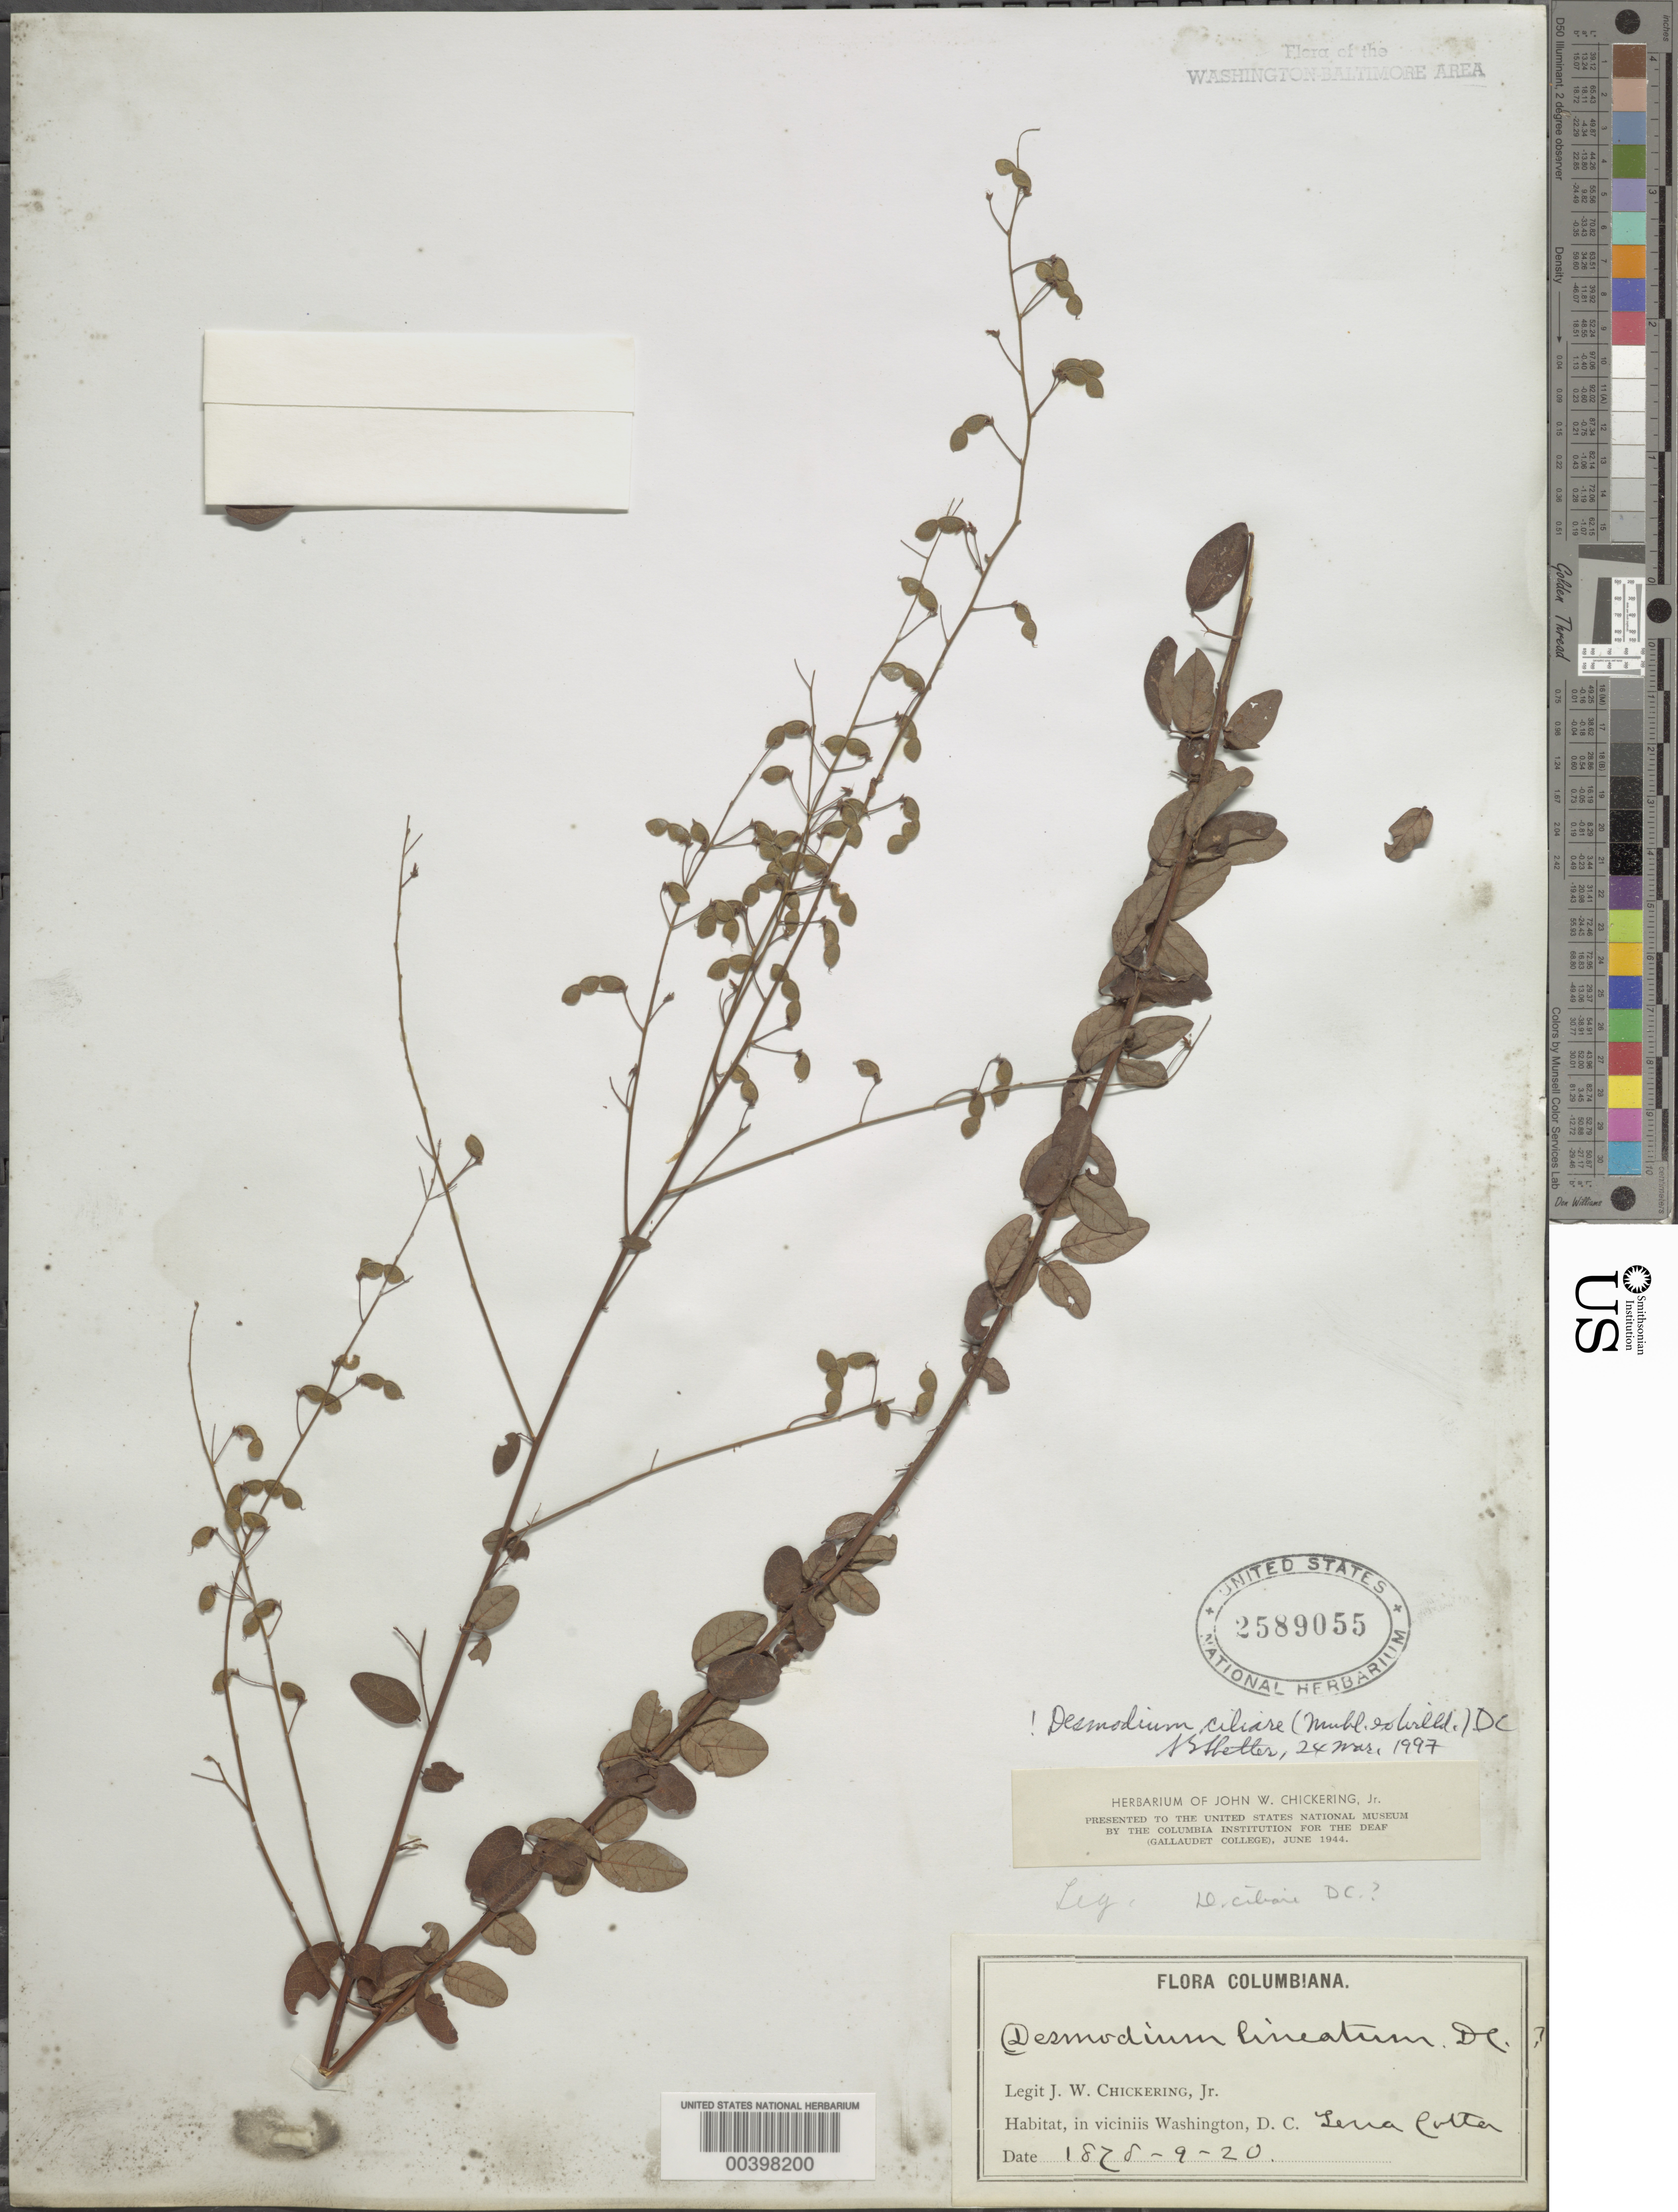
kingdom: Plantae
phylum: Tracheophyta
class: Magnoliopsida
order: Fabales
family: Fabaceae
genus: Desmodium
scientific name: Desmodium ciliare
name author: (Muhl. ex Willd.) DC.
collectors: J. W. Chickering Jr.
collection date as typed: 20 Sep 1878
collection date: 1878-09-20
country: United States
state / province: District of Columbia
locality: Terra Cotta, Washington DC area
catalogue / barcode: US 2589055